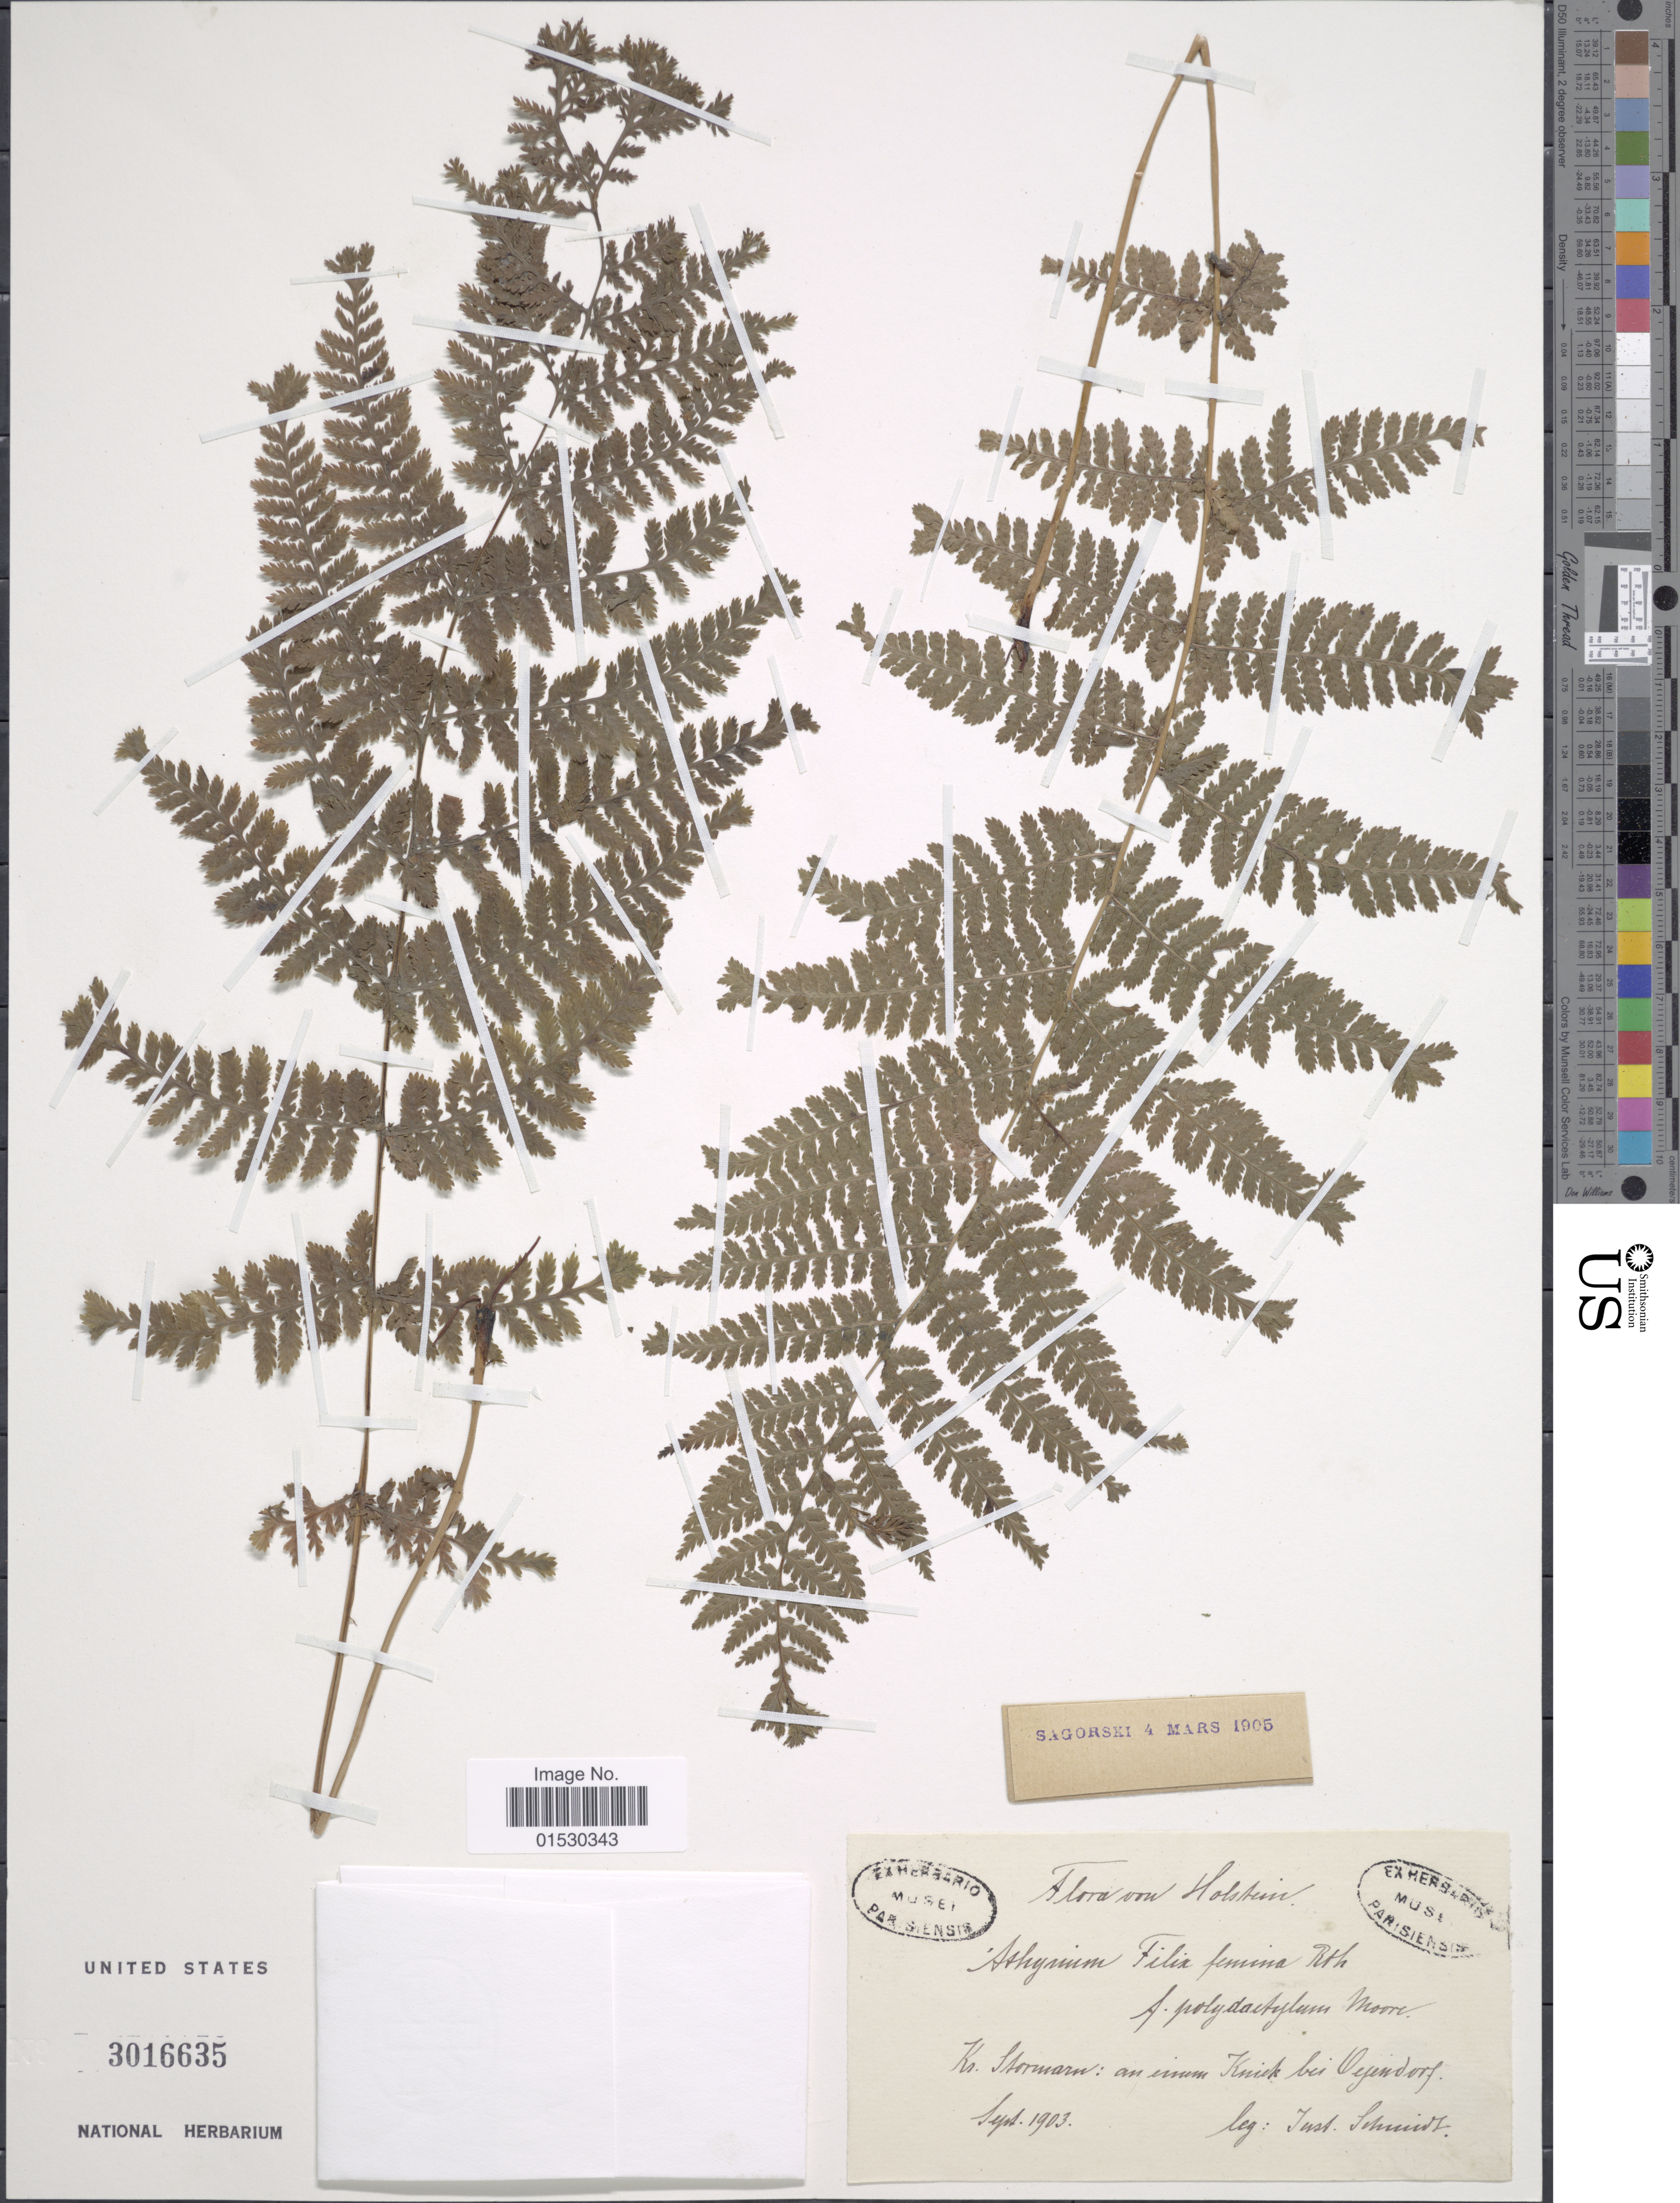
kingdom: Plantae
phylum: Tracheophyta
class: Polypodiopsida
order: Polypodiales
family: Athyriaceae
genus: Athyrium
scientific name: Athyrium filix-femina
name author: (L.) Roth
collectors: J. Schmidt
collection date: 1903-09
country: Austria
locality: Kr. Stormarn:an ium Knick bei Eugendorf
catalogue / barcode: US 3016635